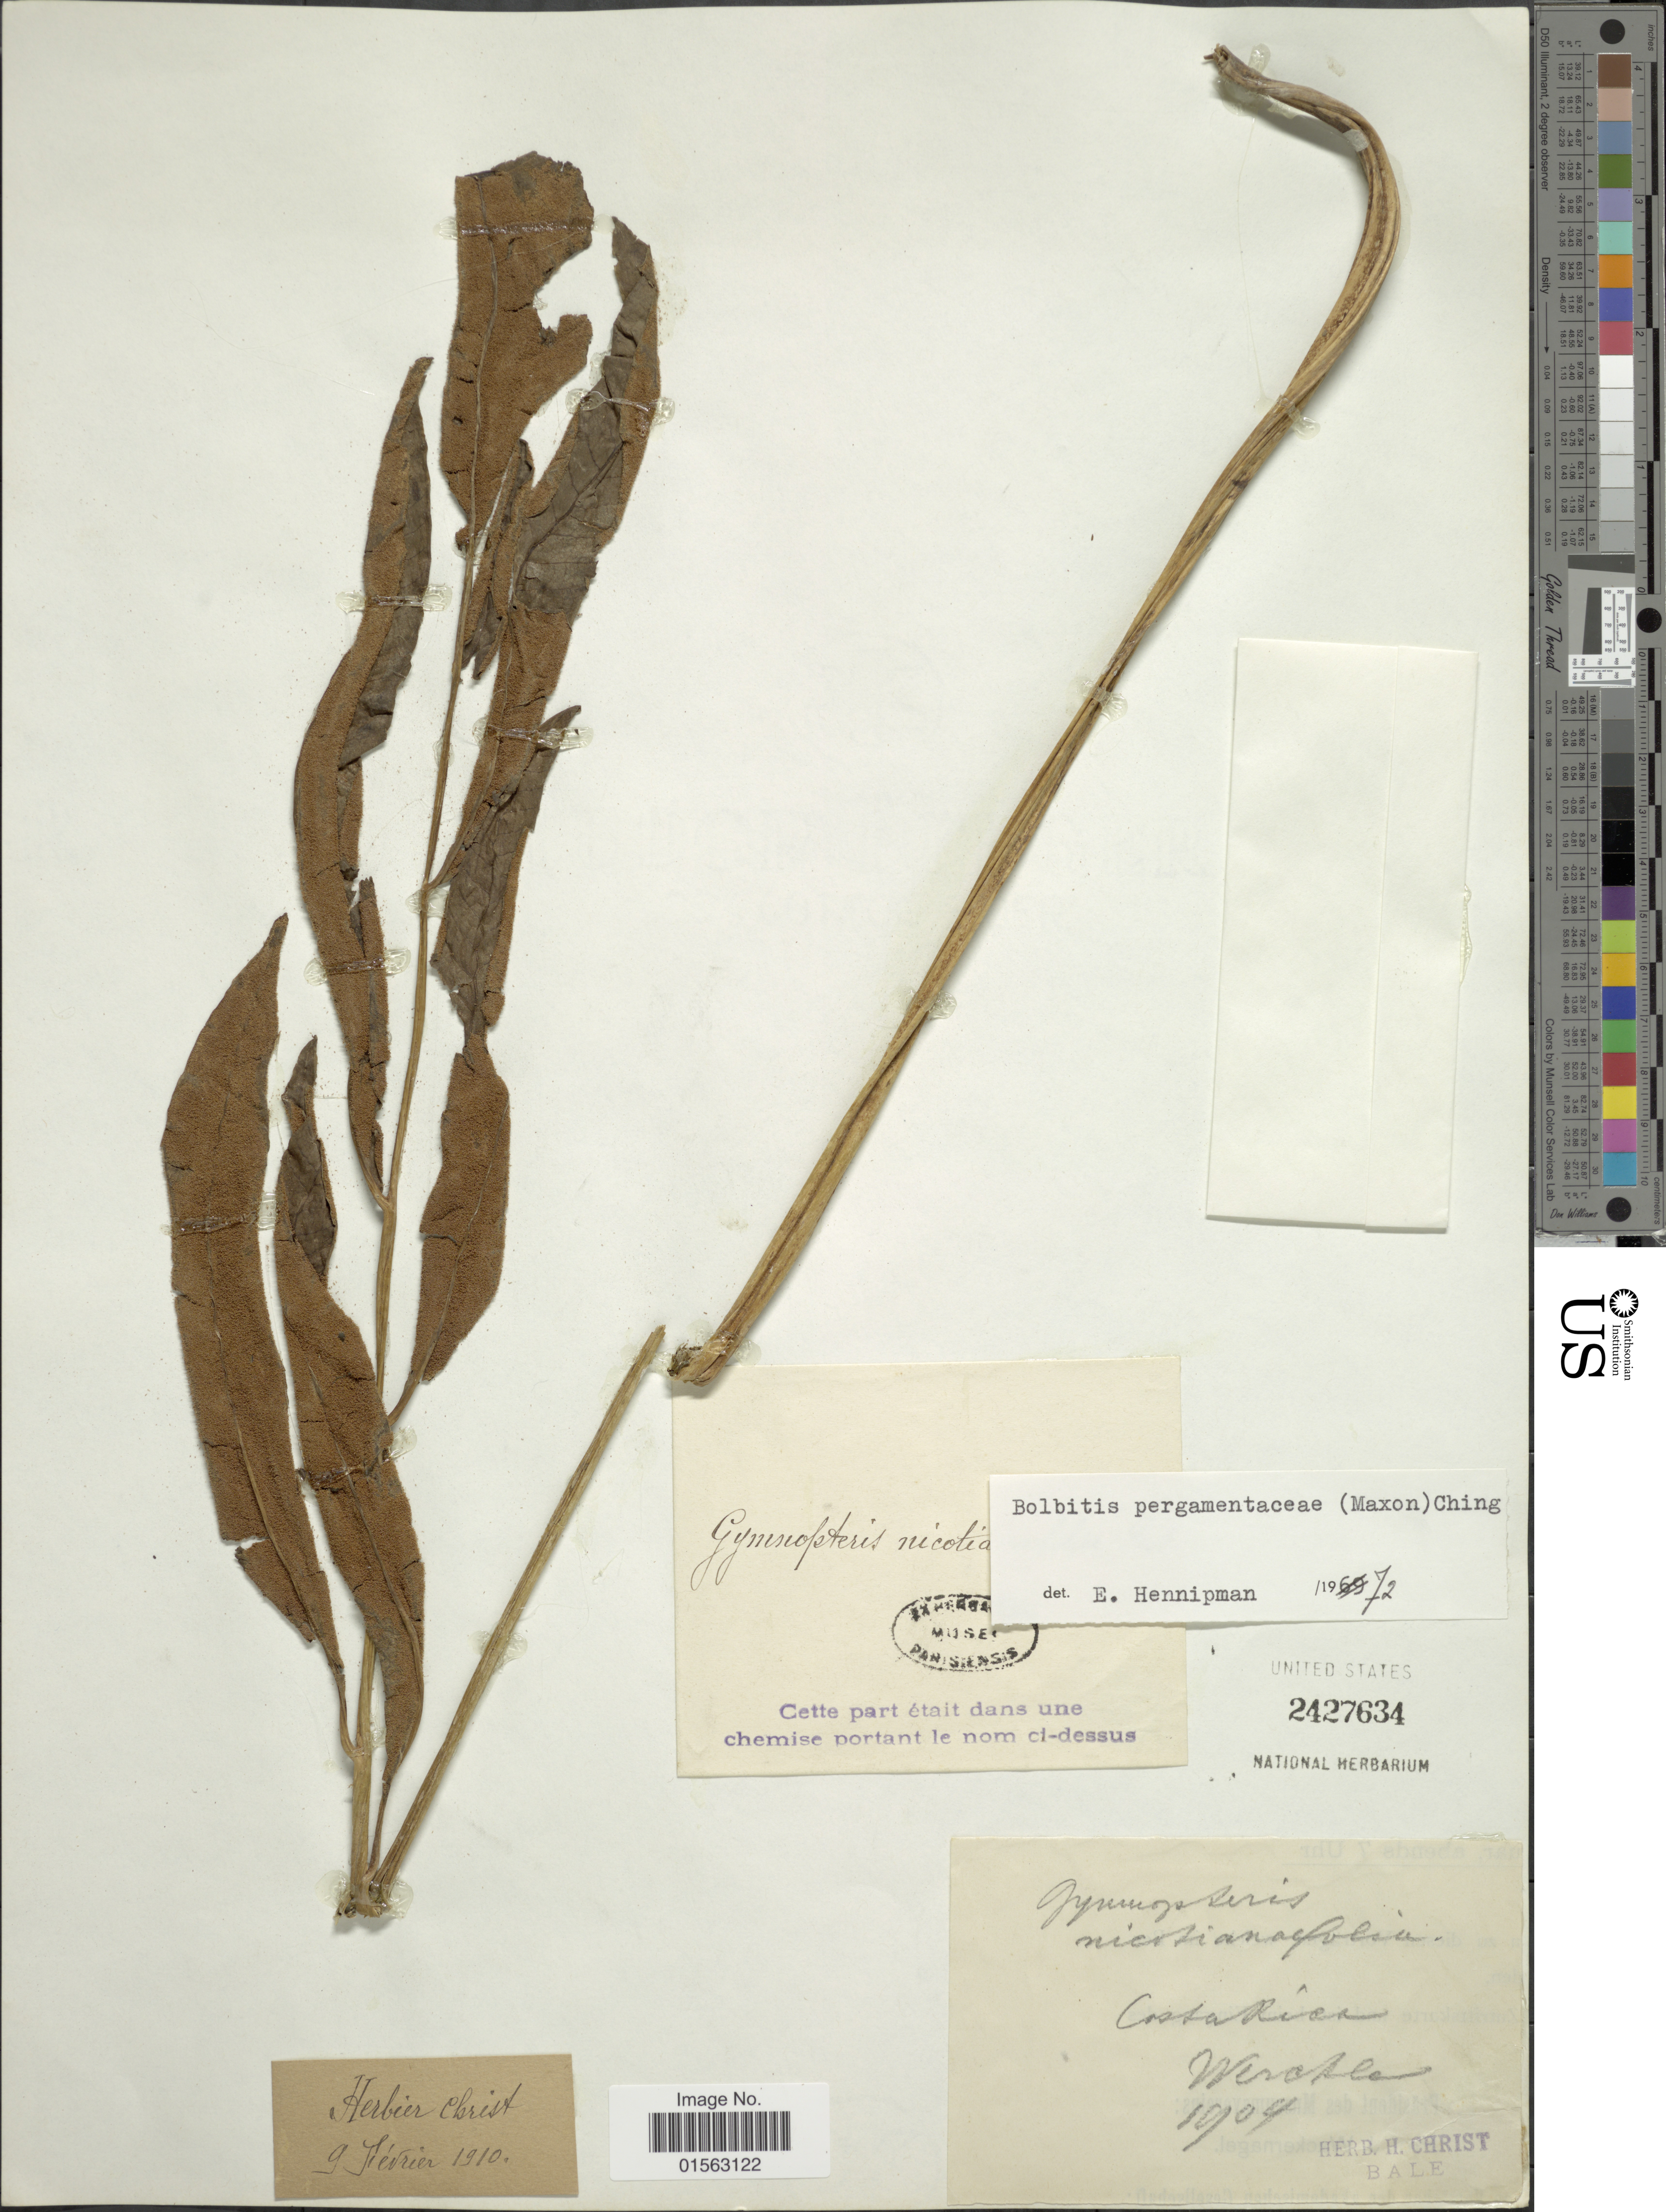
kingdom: Plantae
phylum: Tracheophyta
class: Polypodiopsida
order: Polypodiales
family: Dryopteridaceae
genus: Mickelia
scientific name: Mickelia pergamentacea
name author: (Maxon) R.C. Moran et al.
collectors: Wercklé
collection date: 1904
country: Costa Rica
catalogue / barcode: US 2427634